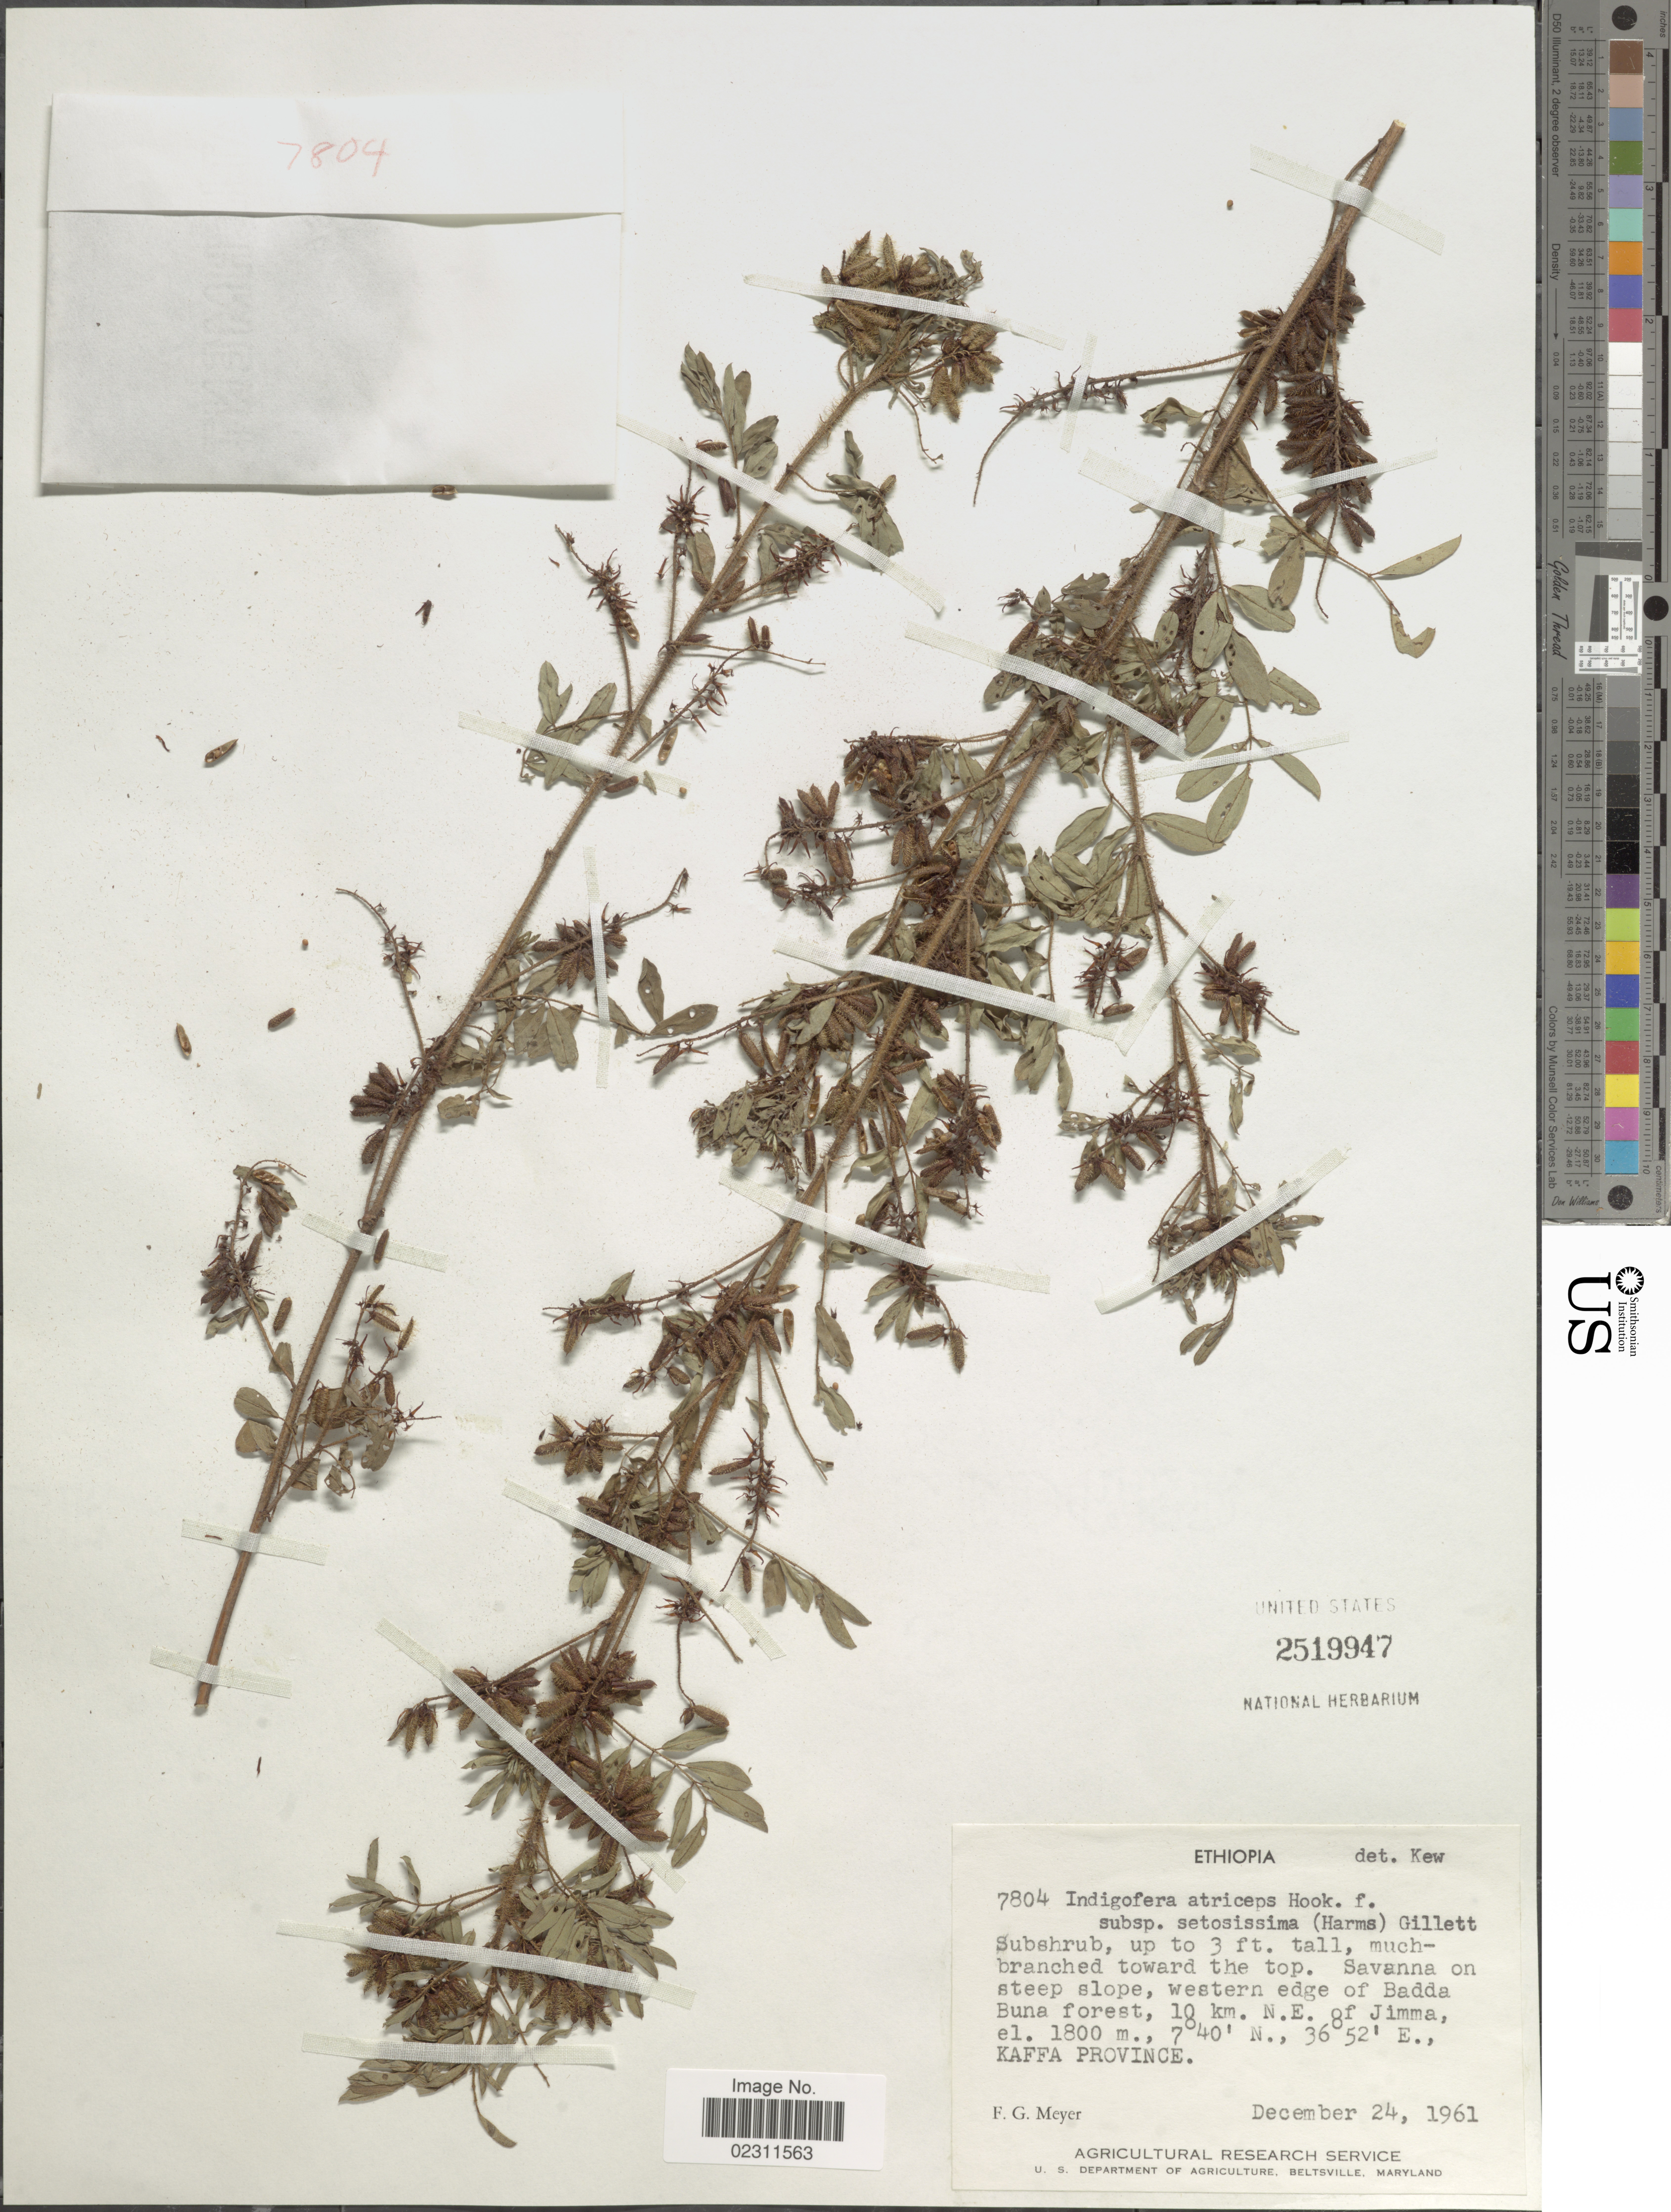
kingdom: Plantae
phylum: Tracheophyta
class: Magnoliopsida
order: Fabales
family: Fabaceae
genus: Indigofera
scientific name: Indigofera atriceps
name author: Hook. f.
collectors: F. G. Meyer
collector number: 7804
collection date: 1961-12-24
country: Ethiopia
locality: Western edge of Badda Buna forest, 10 km N.E. of Jimma, Kaffa Province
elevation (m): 1800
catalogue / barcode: US 2519947